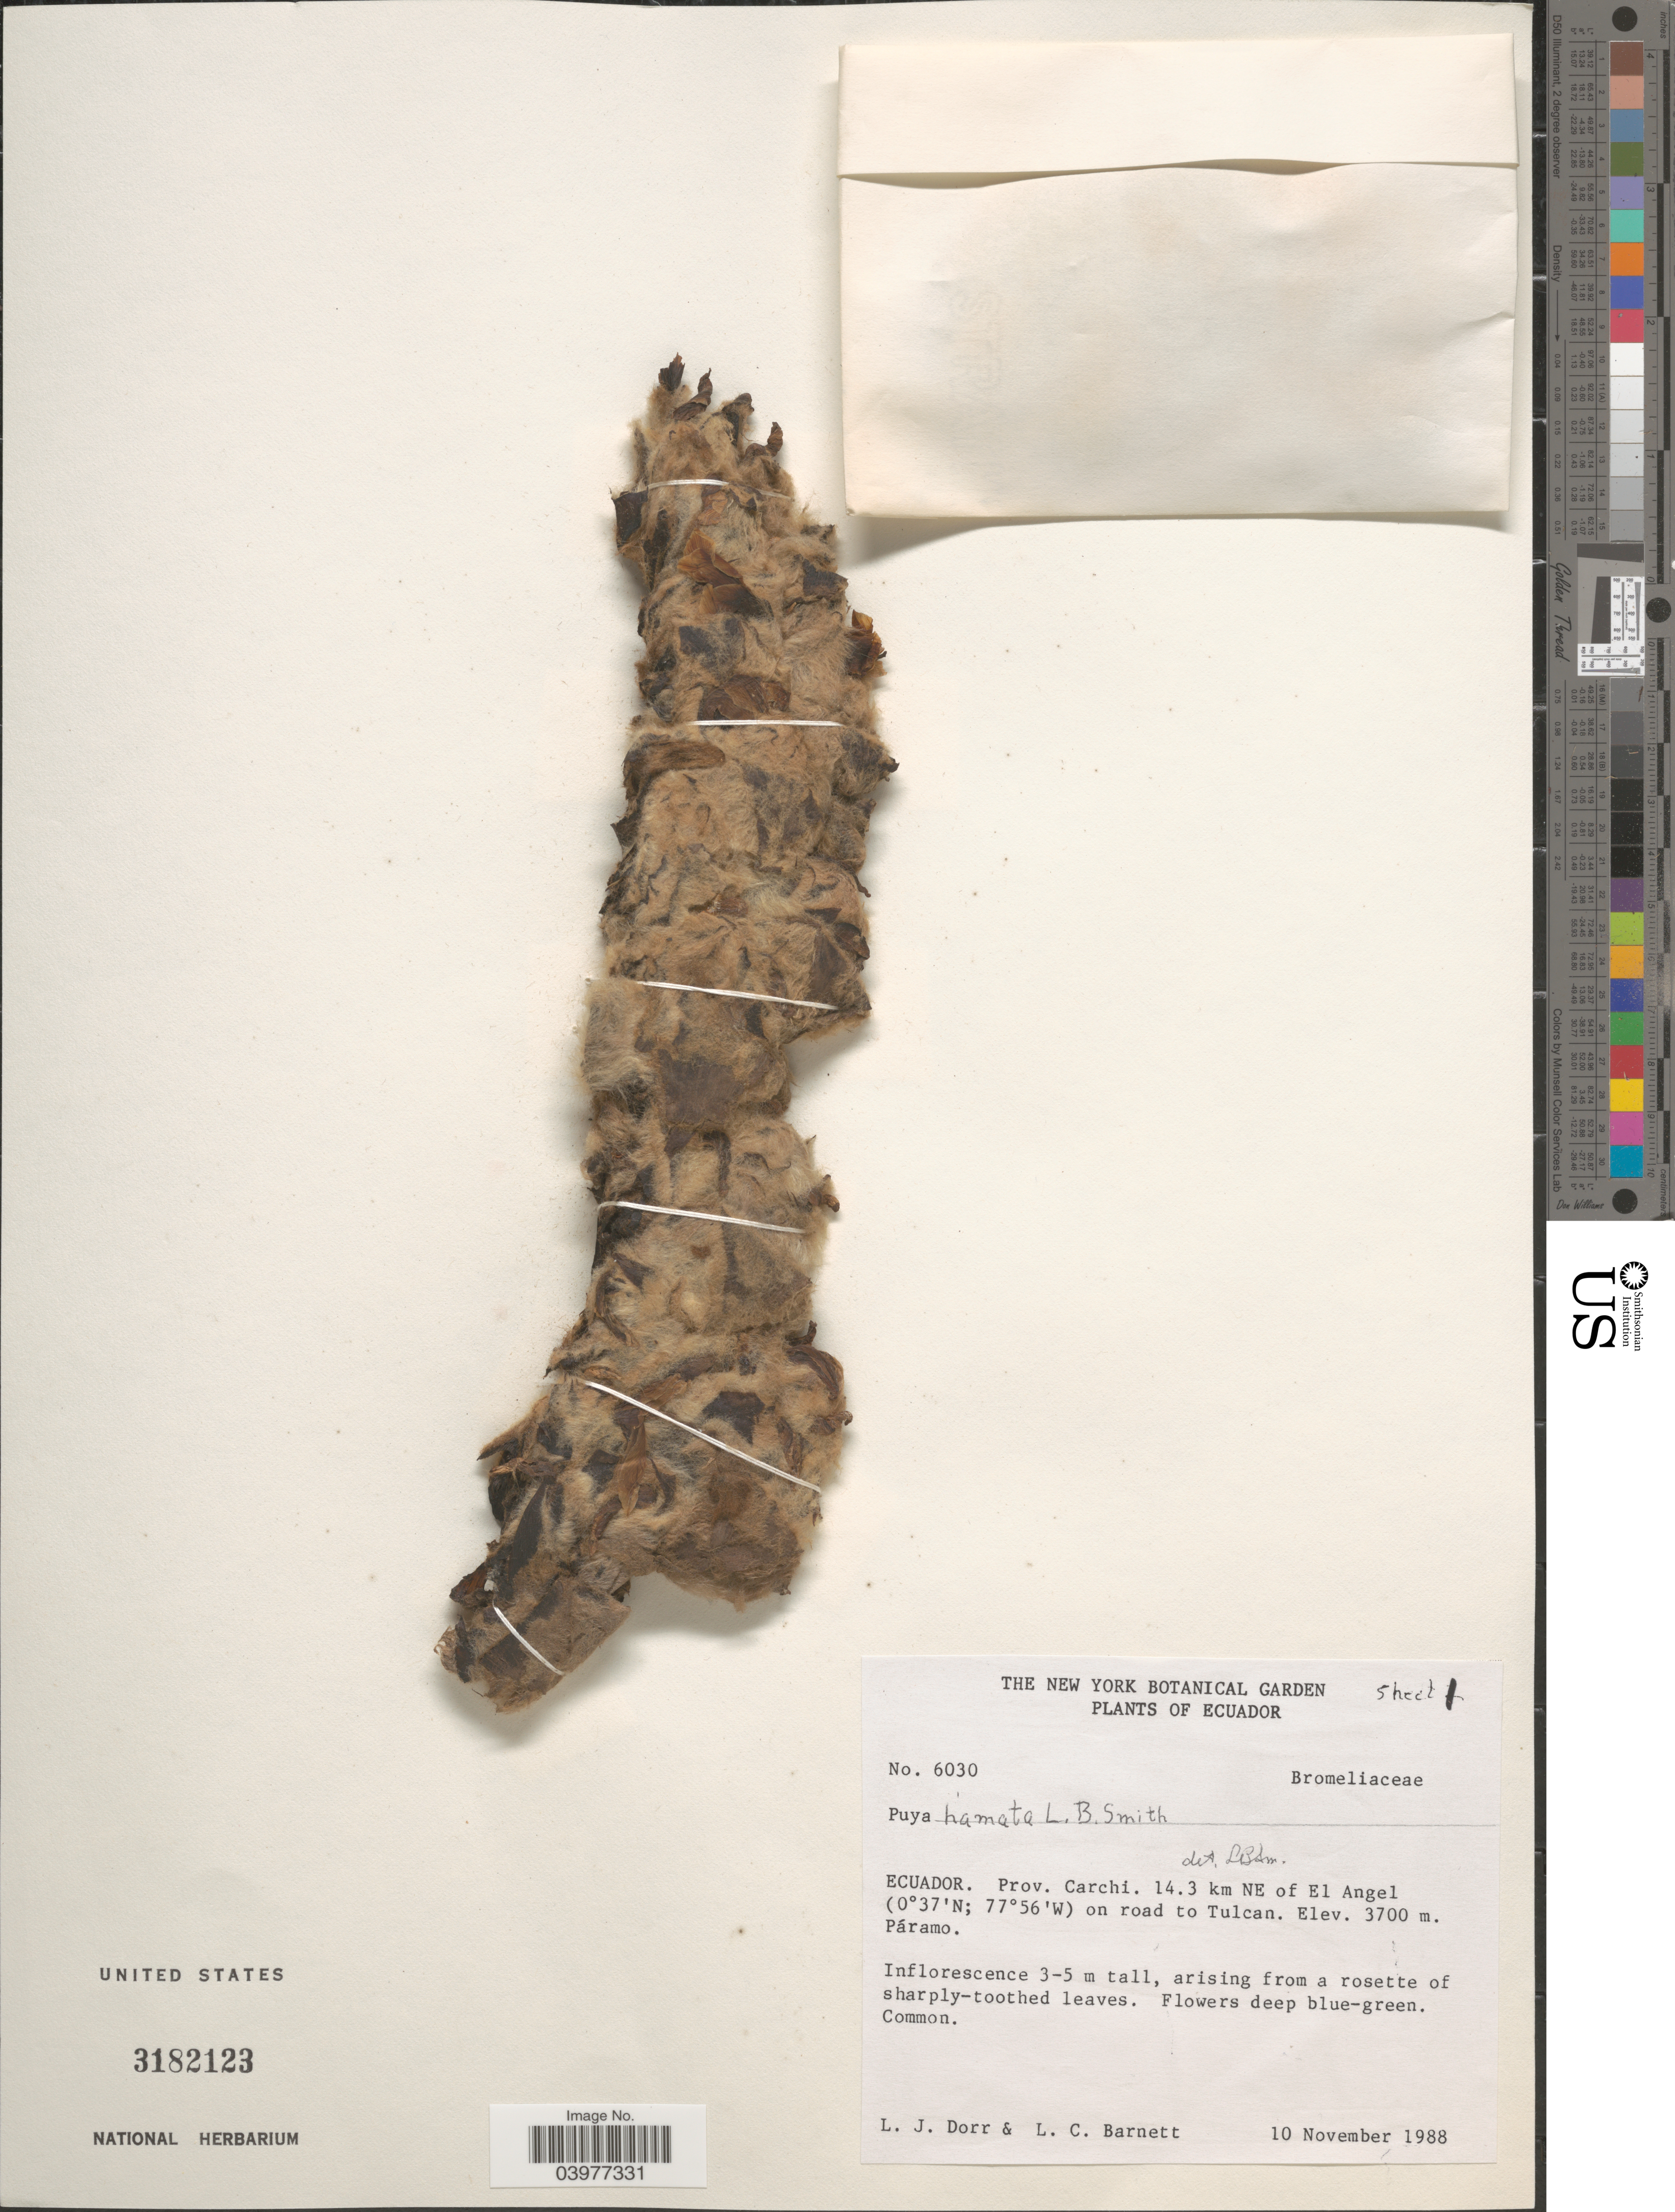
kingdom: Plantae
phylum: Tracheophyta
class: Liliopsida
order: Poales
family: Bromeliaceae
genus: Puya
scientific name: Puya hamata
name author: L.B. Sm.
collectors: L. J. Dorr & L. C. Barnett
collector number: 6030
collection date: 1988-11-10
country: Ecuador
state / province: Carchi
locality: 14.3 km NE of El Angel on road to Tulcan. Páramo.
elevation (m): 3700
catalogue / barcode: US 3182123